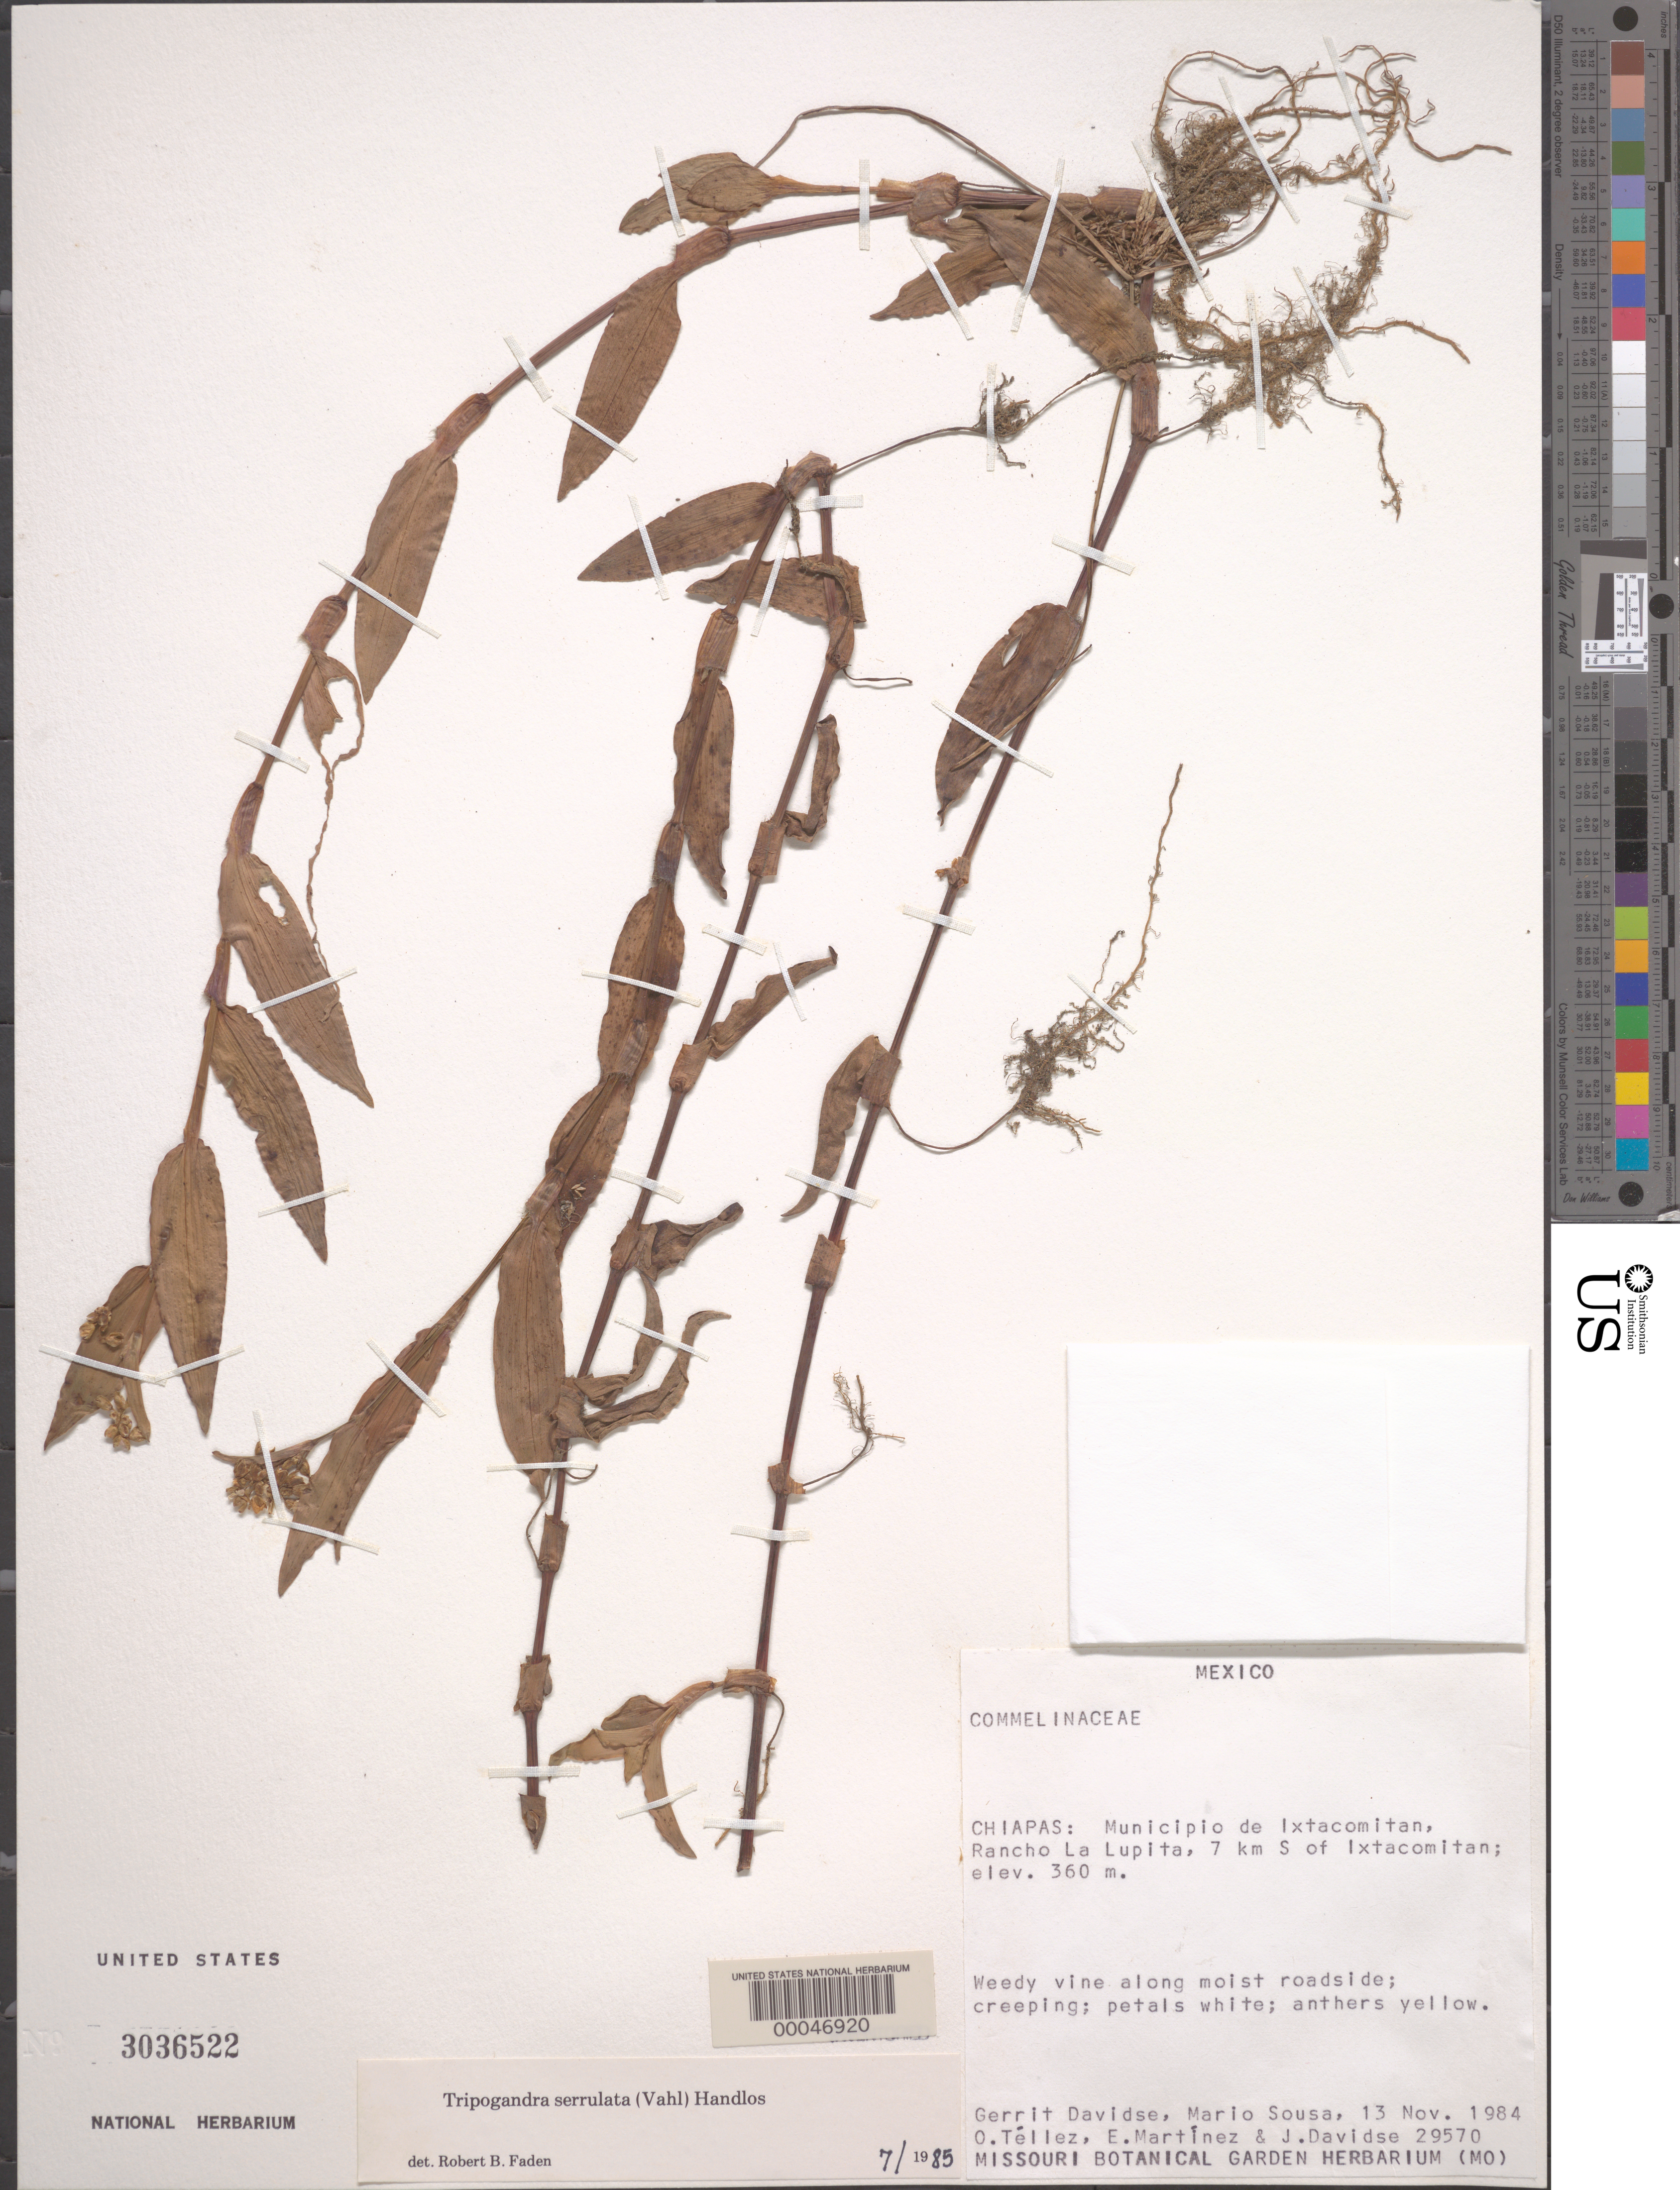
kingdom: Plantae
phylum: Tracheophyta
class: Liliopsida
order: Commelinales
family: Commelinaceae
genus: Tripogandra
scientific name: Tripogandra serrulata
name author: (Vahl) Handlos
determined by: Faden, Robert B., (US), Smithsonian Institution - National Museum of Natural History (UNITED STATES)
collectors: G. Davidse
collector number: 29570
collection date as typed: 13 Nov 1984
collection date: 1984-11-13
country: Mexico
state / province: Chiapas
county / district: Ixtacomitán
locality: Rancho La Lupita, S of Ixtacomitan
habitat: Moist roadside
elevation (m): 360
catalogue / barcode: US 3036522